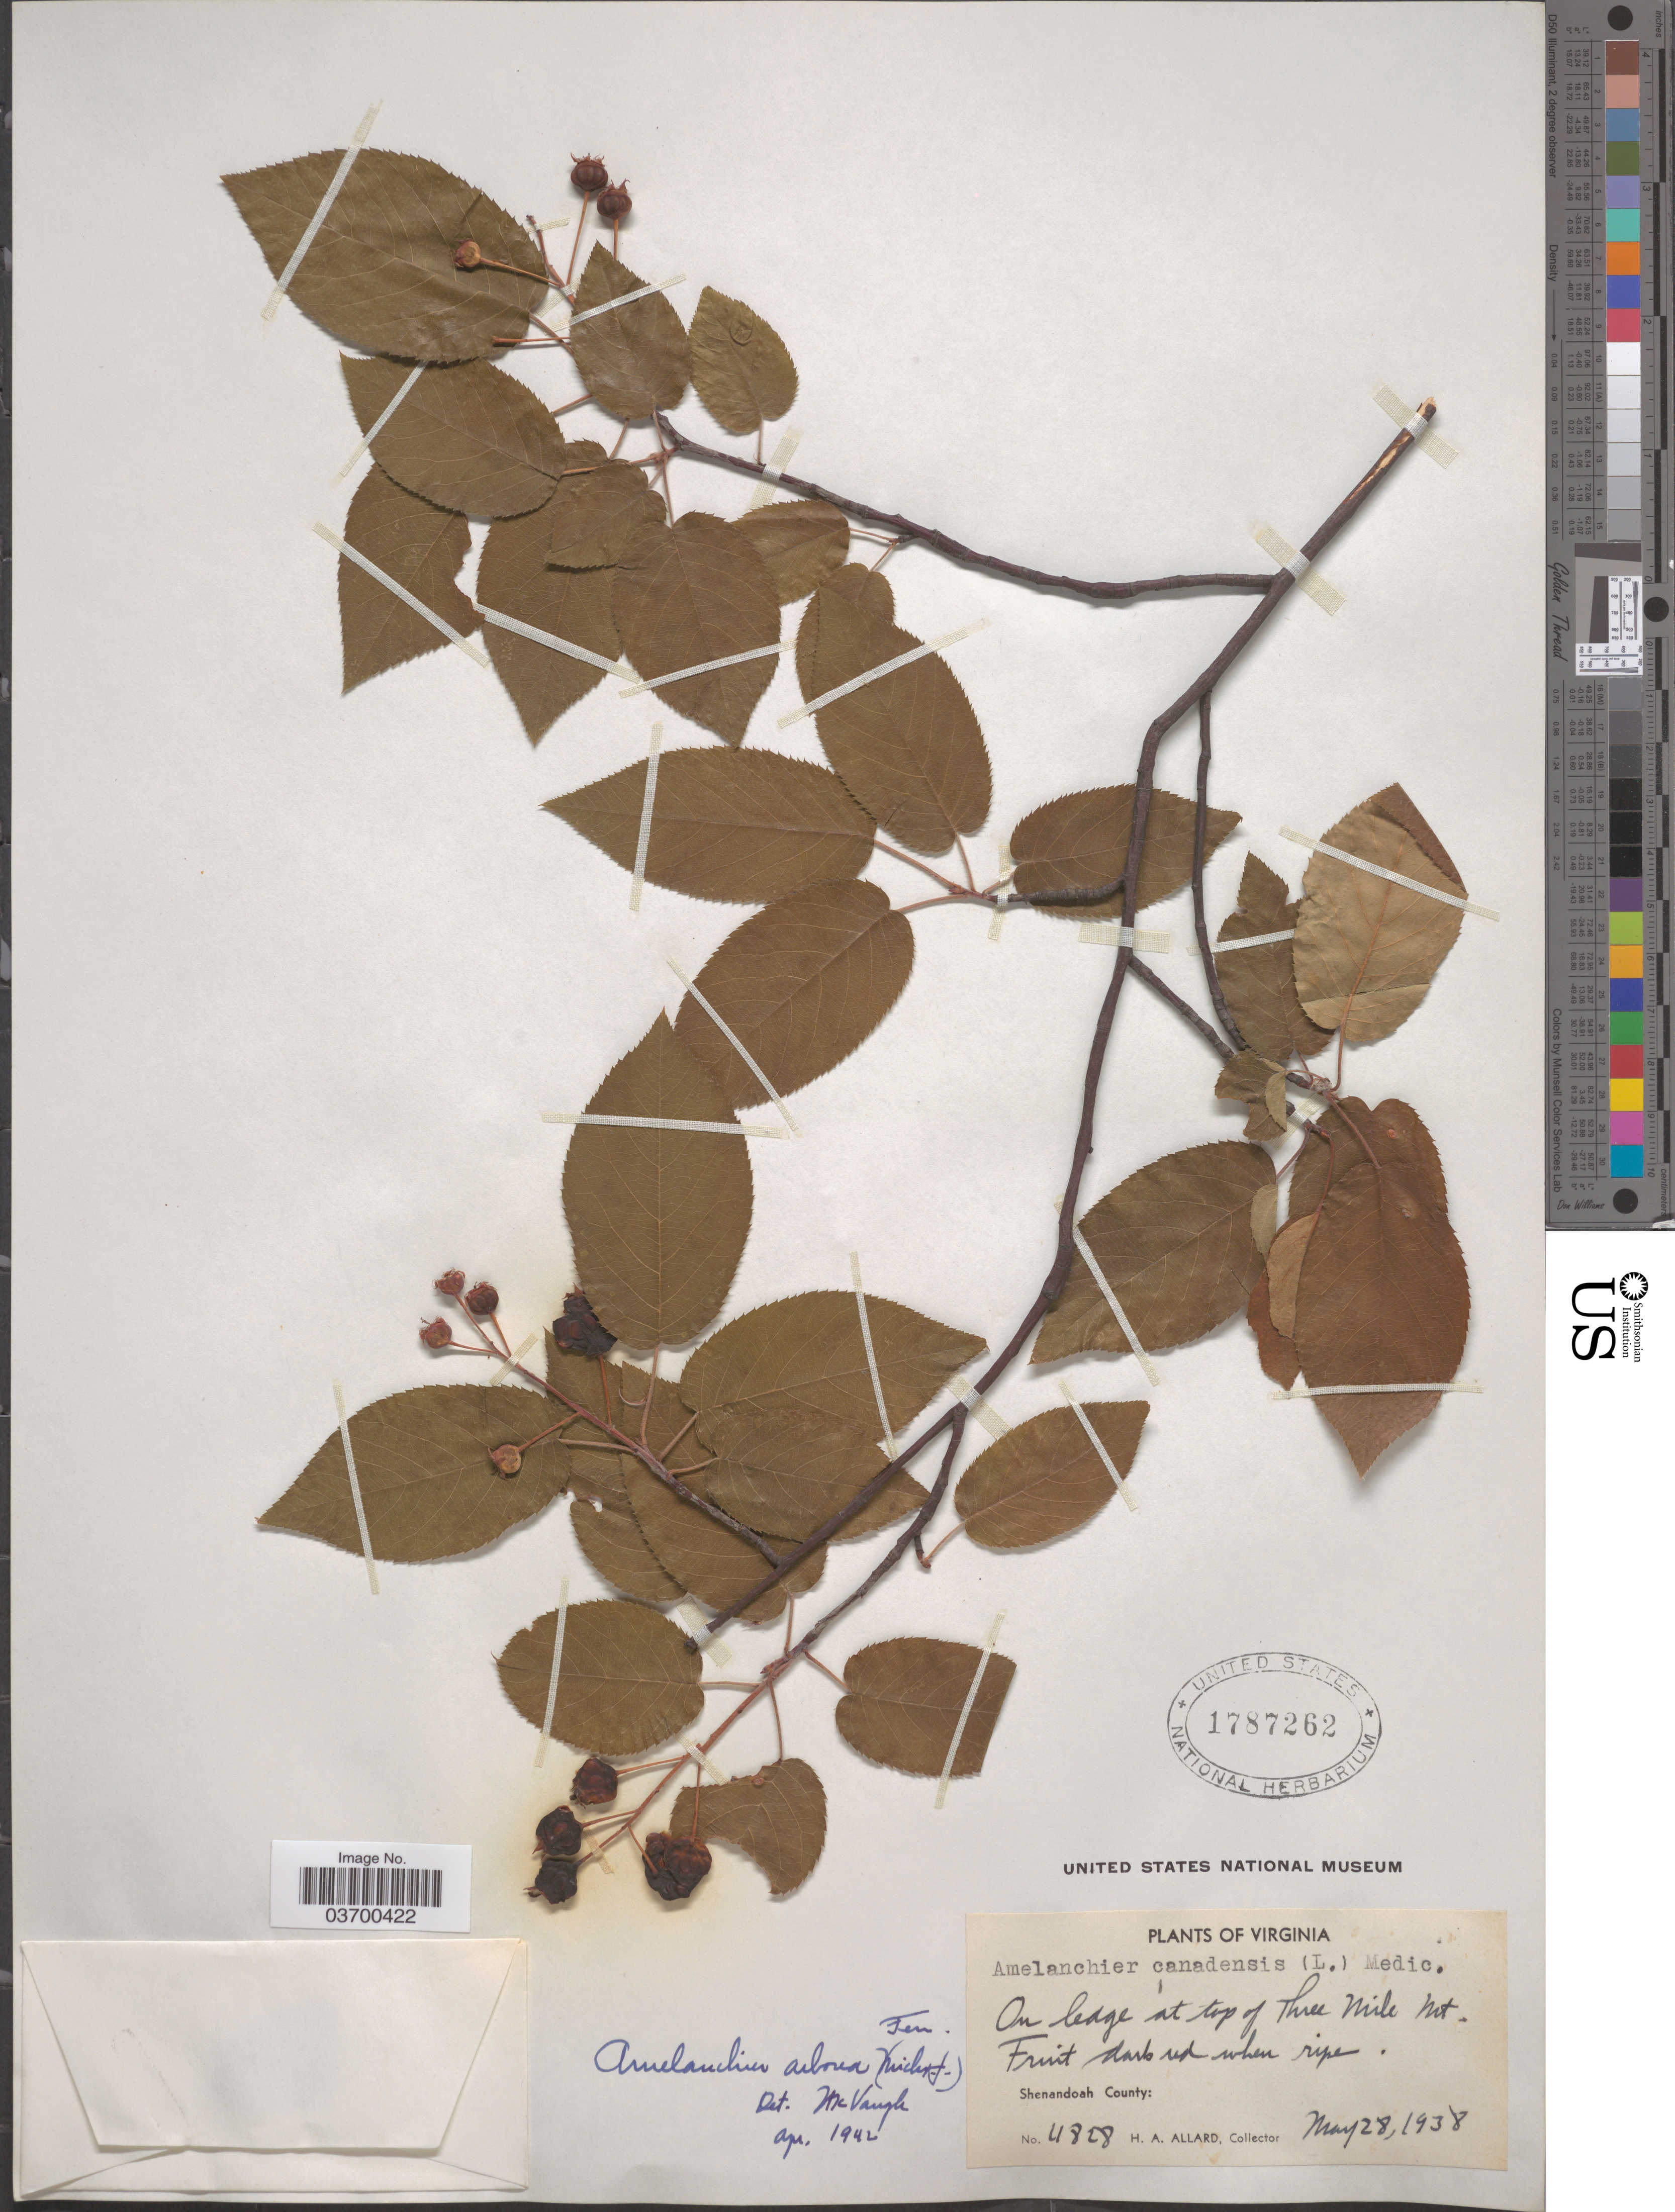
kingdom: Plantae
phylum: Tracheophyta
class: Magnoliopsida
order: Rosales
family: Rosaceae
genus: Amelanchier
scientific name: Amelanchier canadensis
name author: (L.) Medic.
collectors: H. A. Allard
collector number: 4828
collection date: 1938-05-28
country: United States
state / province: Virginia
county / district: Shenandoah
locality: On ledge at top of three mile Mt. Shenandoah County.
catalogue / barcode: US 1787262